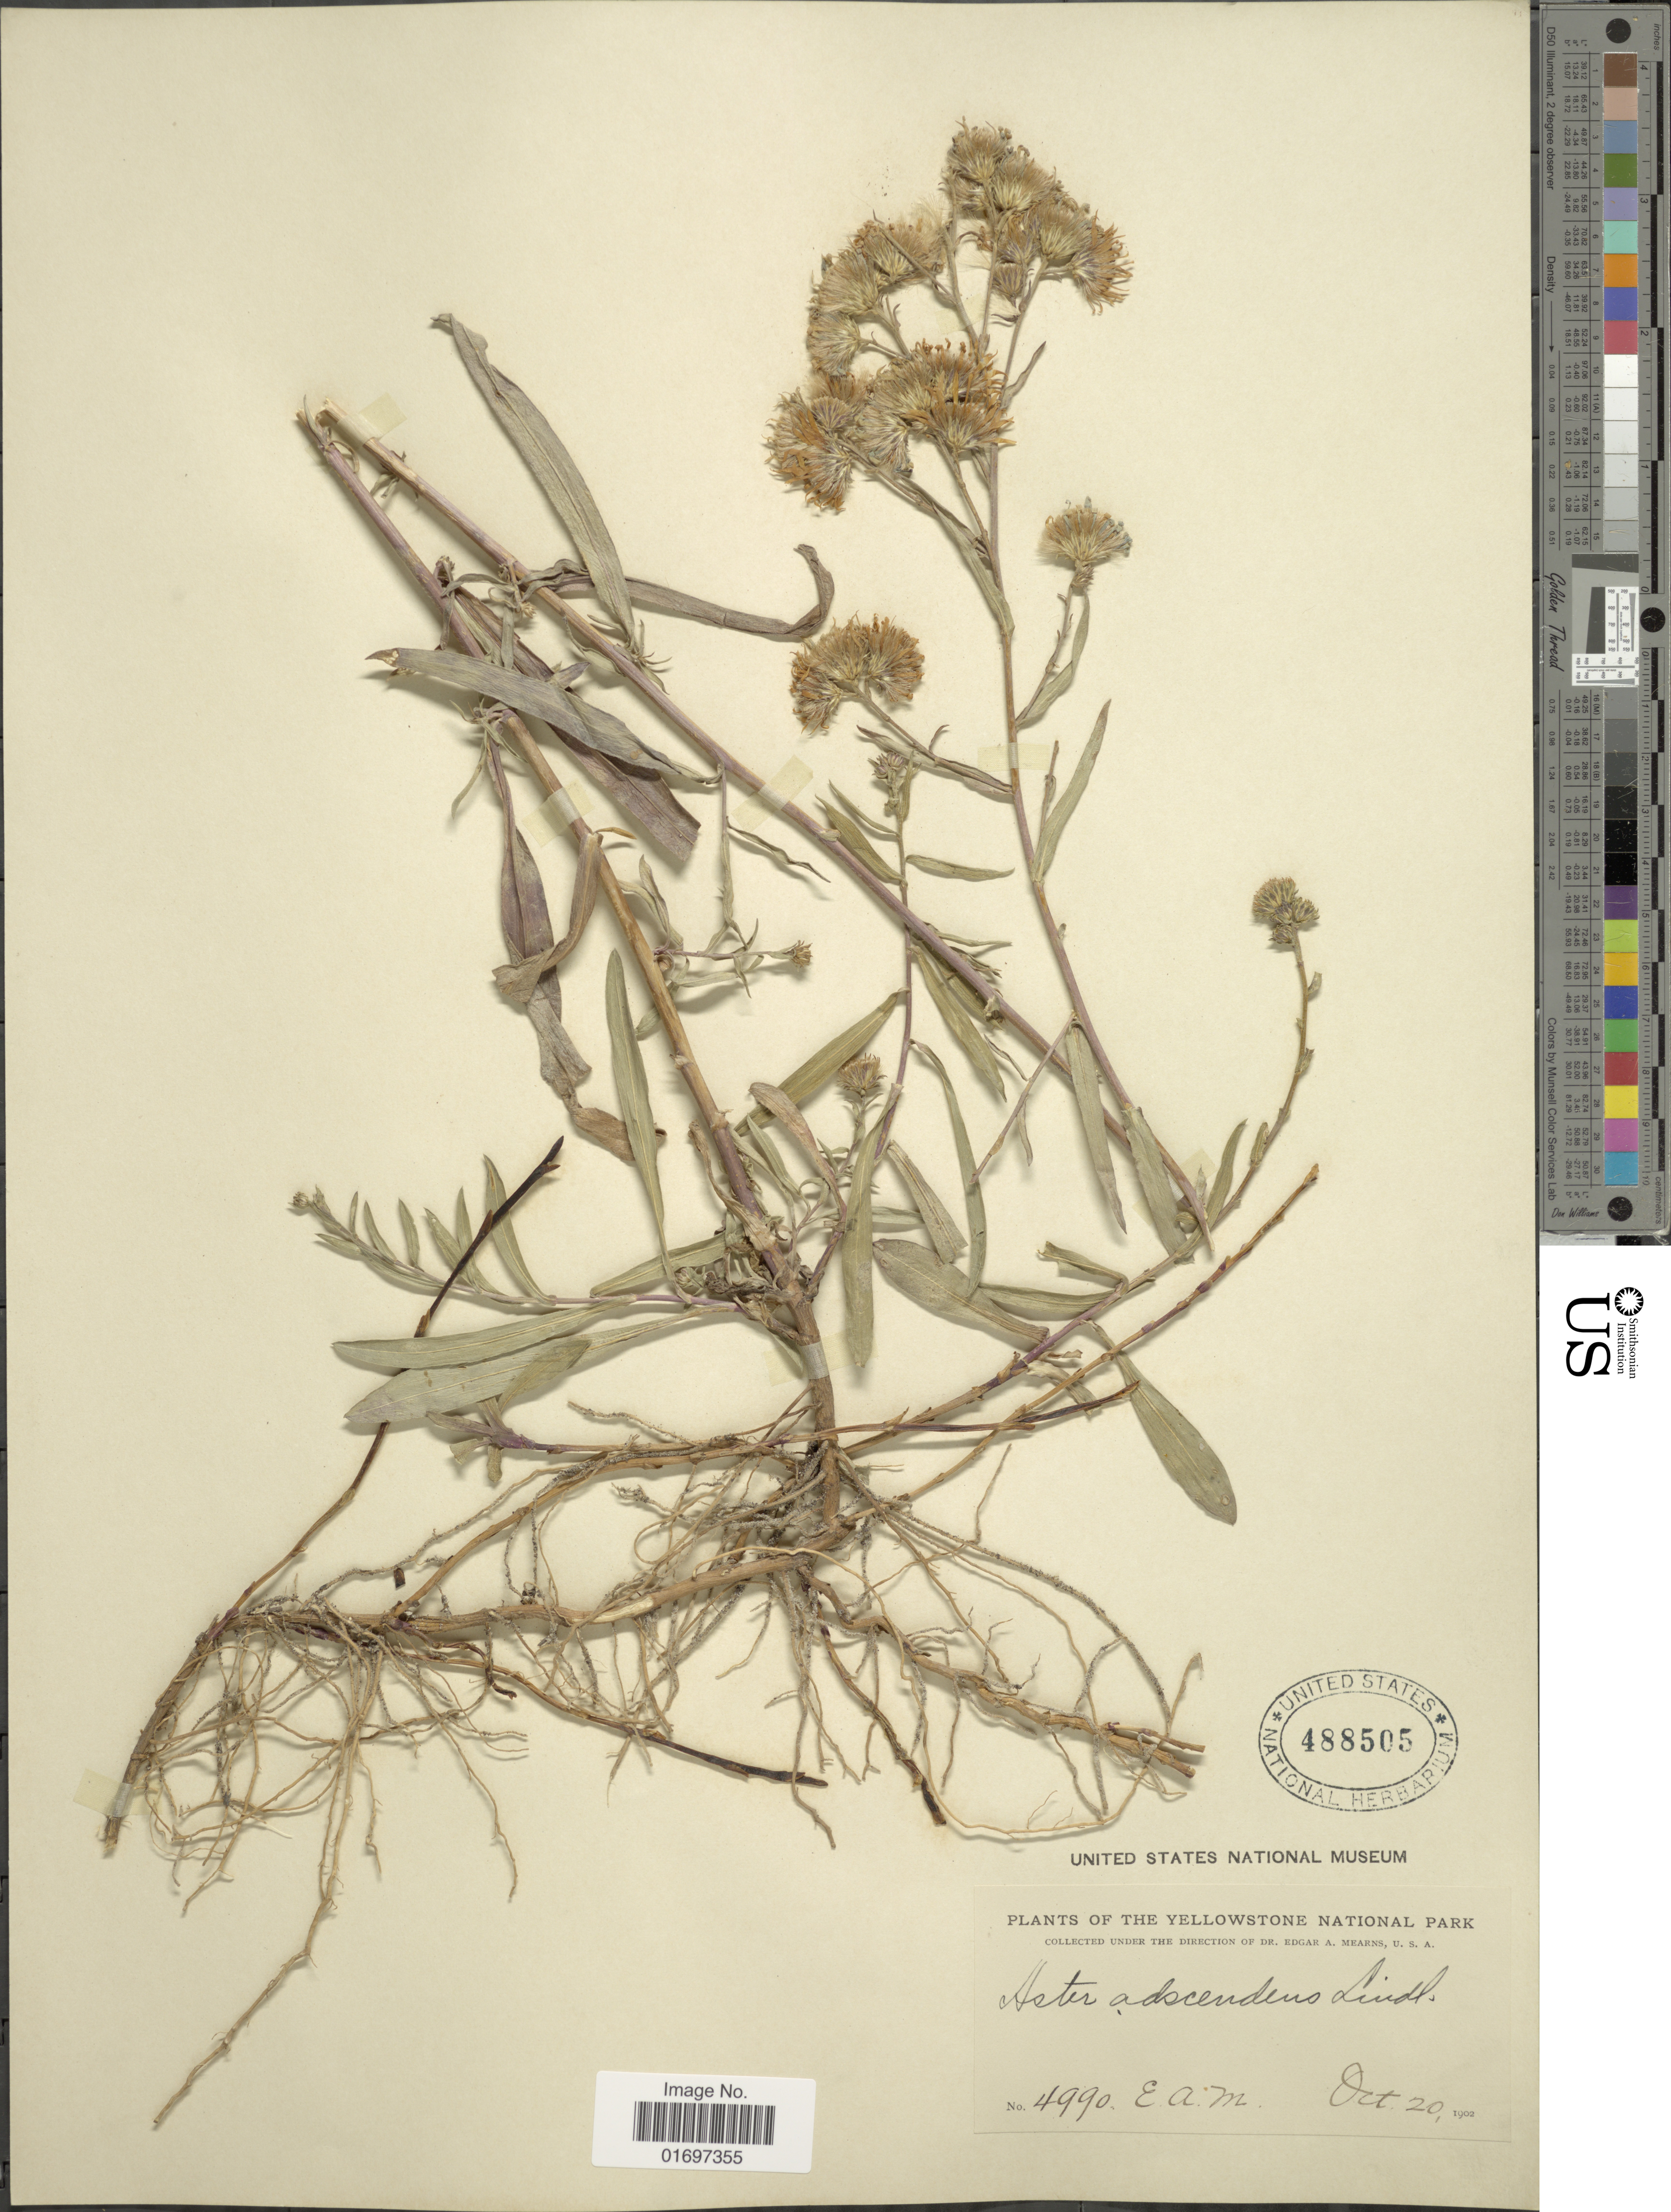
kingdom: Plantae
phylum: Tracheophyta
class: Magnoliopsida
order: Asterales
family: Asteraceae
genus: Symphyotrichum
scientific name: Symphyotrichum ascendens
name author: (Lindl.) G.L. Nesom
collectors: E. A. Mearns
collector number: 4990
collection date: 1902-10-20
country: United States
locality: Yellowstone National Park.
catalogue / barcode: US 488505